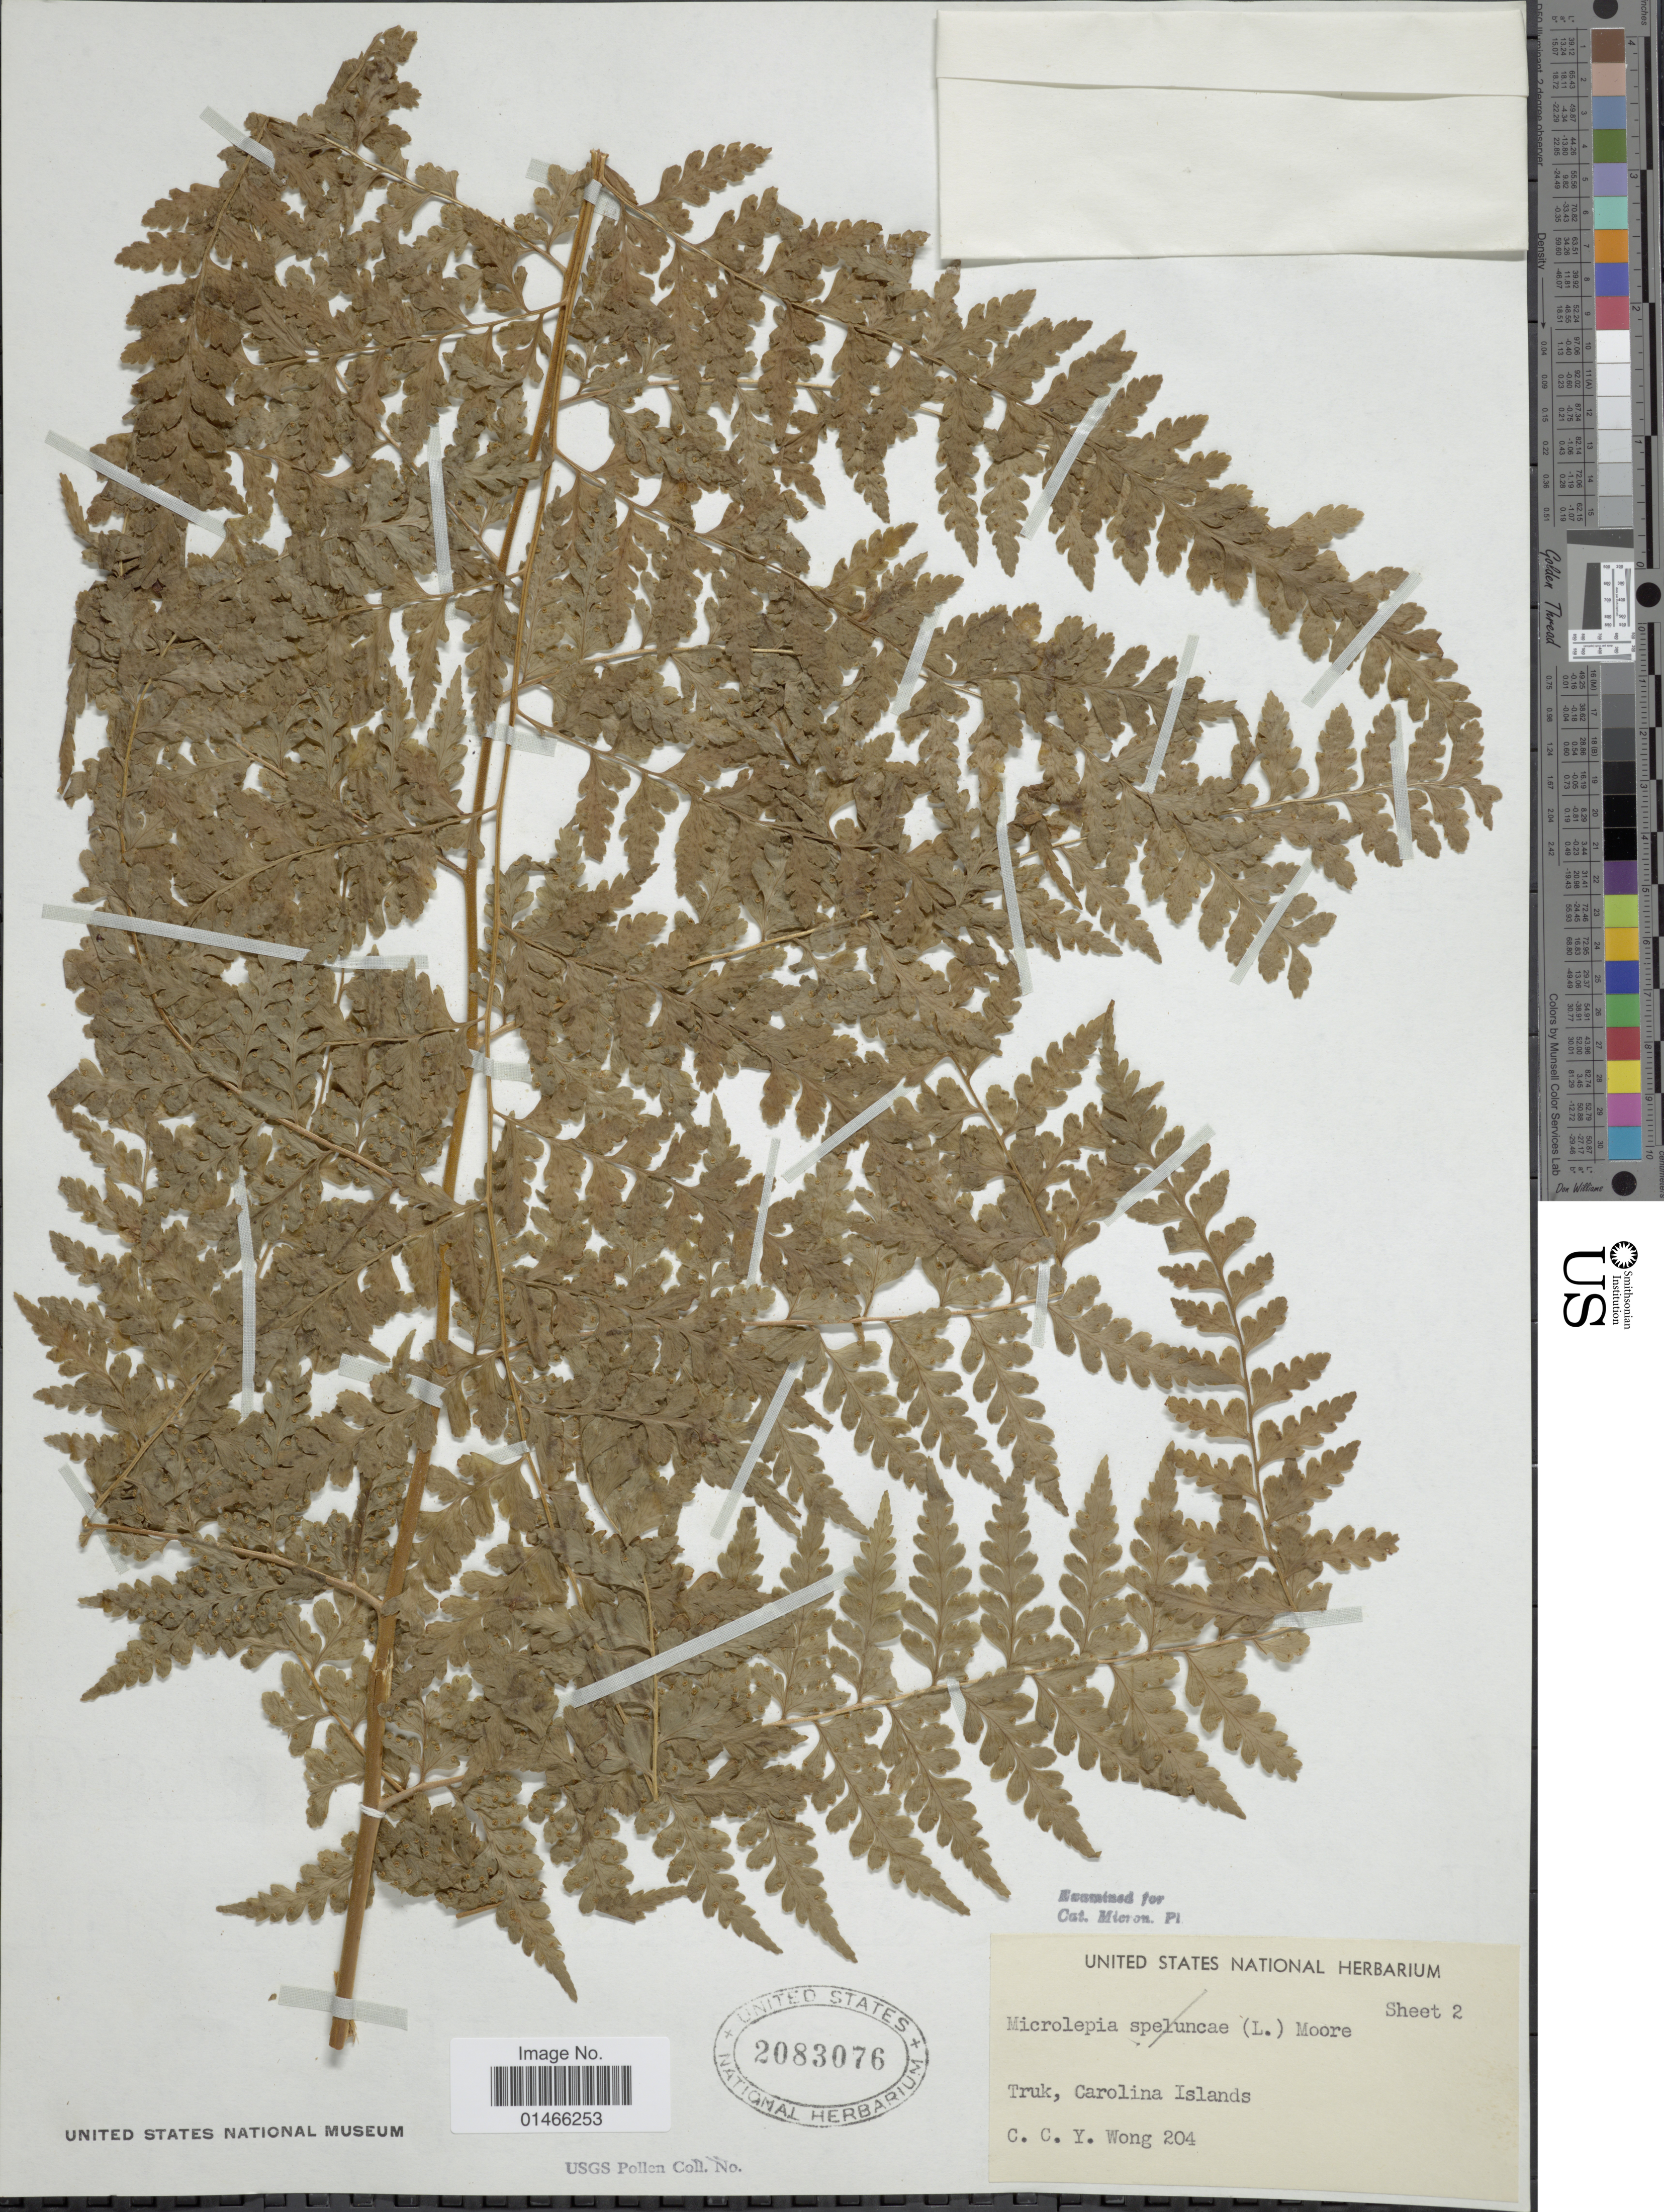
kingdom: Plantae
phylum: Tracheophyta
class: Polypodiopsida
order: Polypodiales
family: Dennstaedtiaceae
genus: Microlepia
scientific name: Microlepia sp.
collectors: C. Wong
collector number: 204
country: Micronesia, Federated States of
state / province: Truk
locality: Carolina Islands.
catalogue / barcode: US 2083076